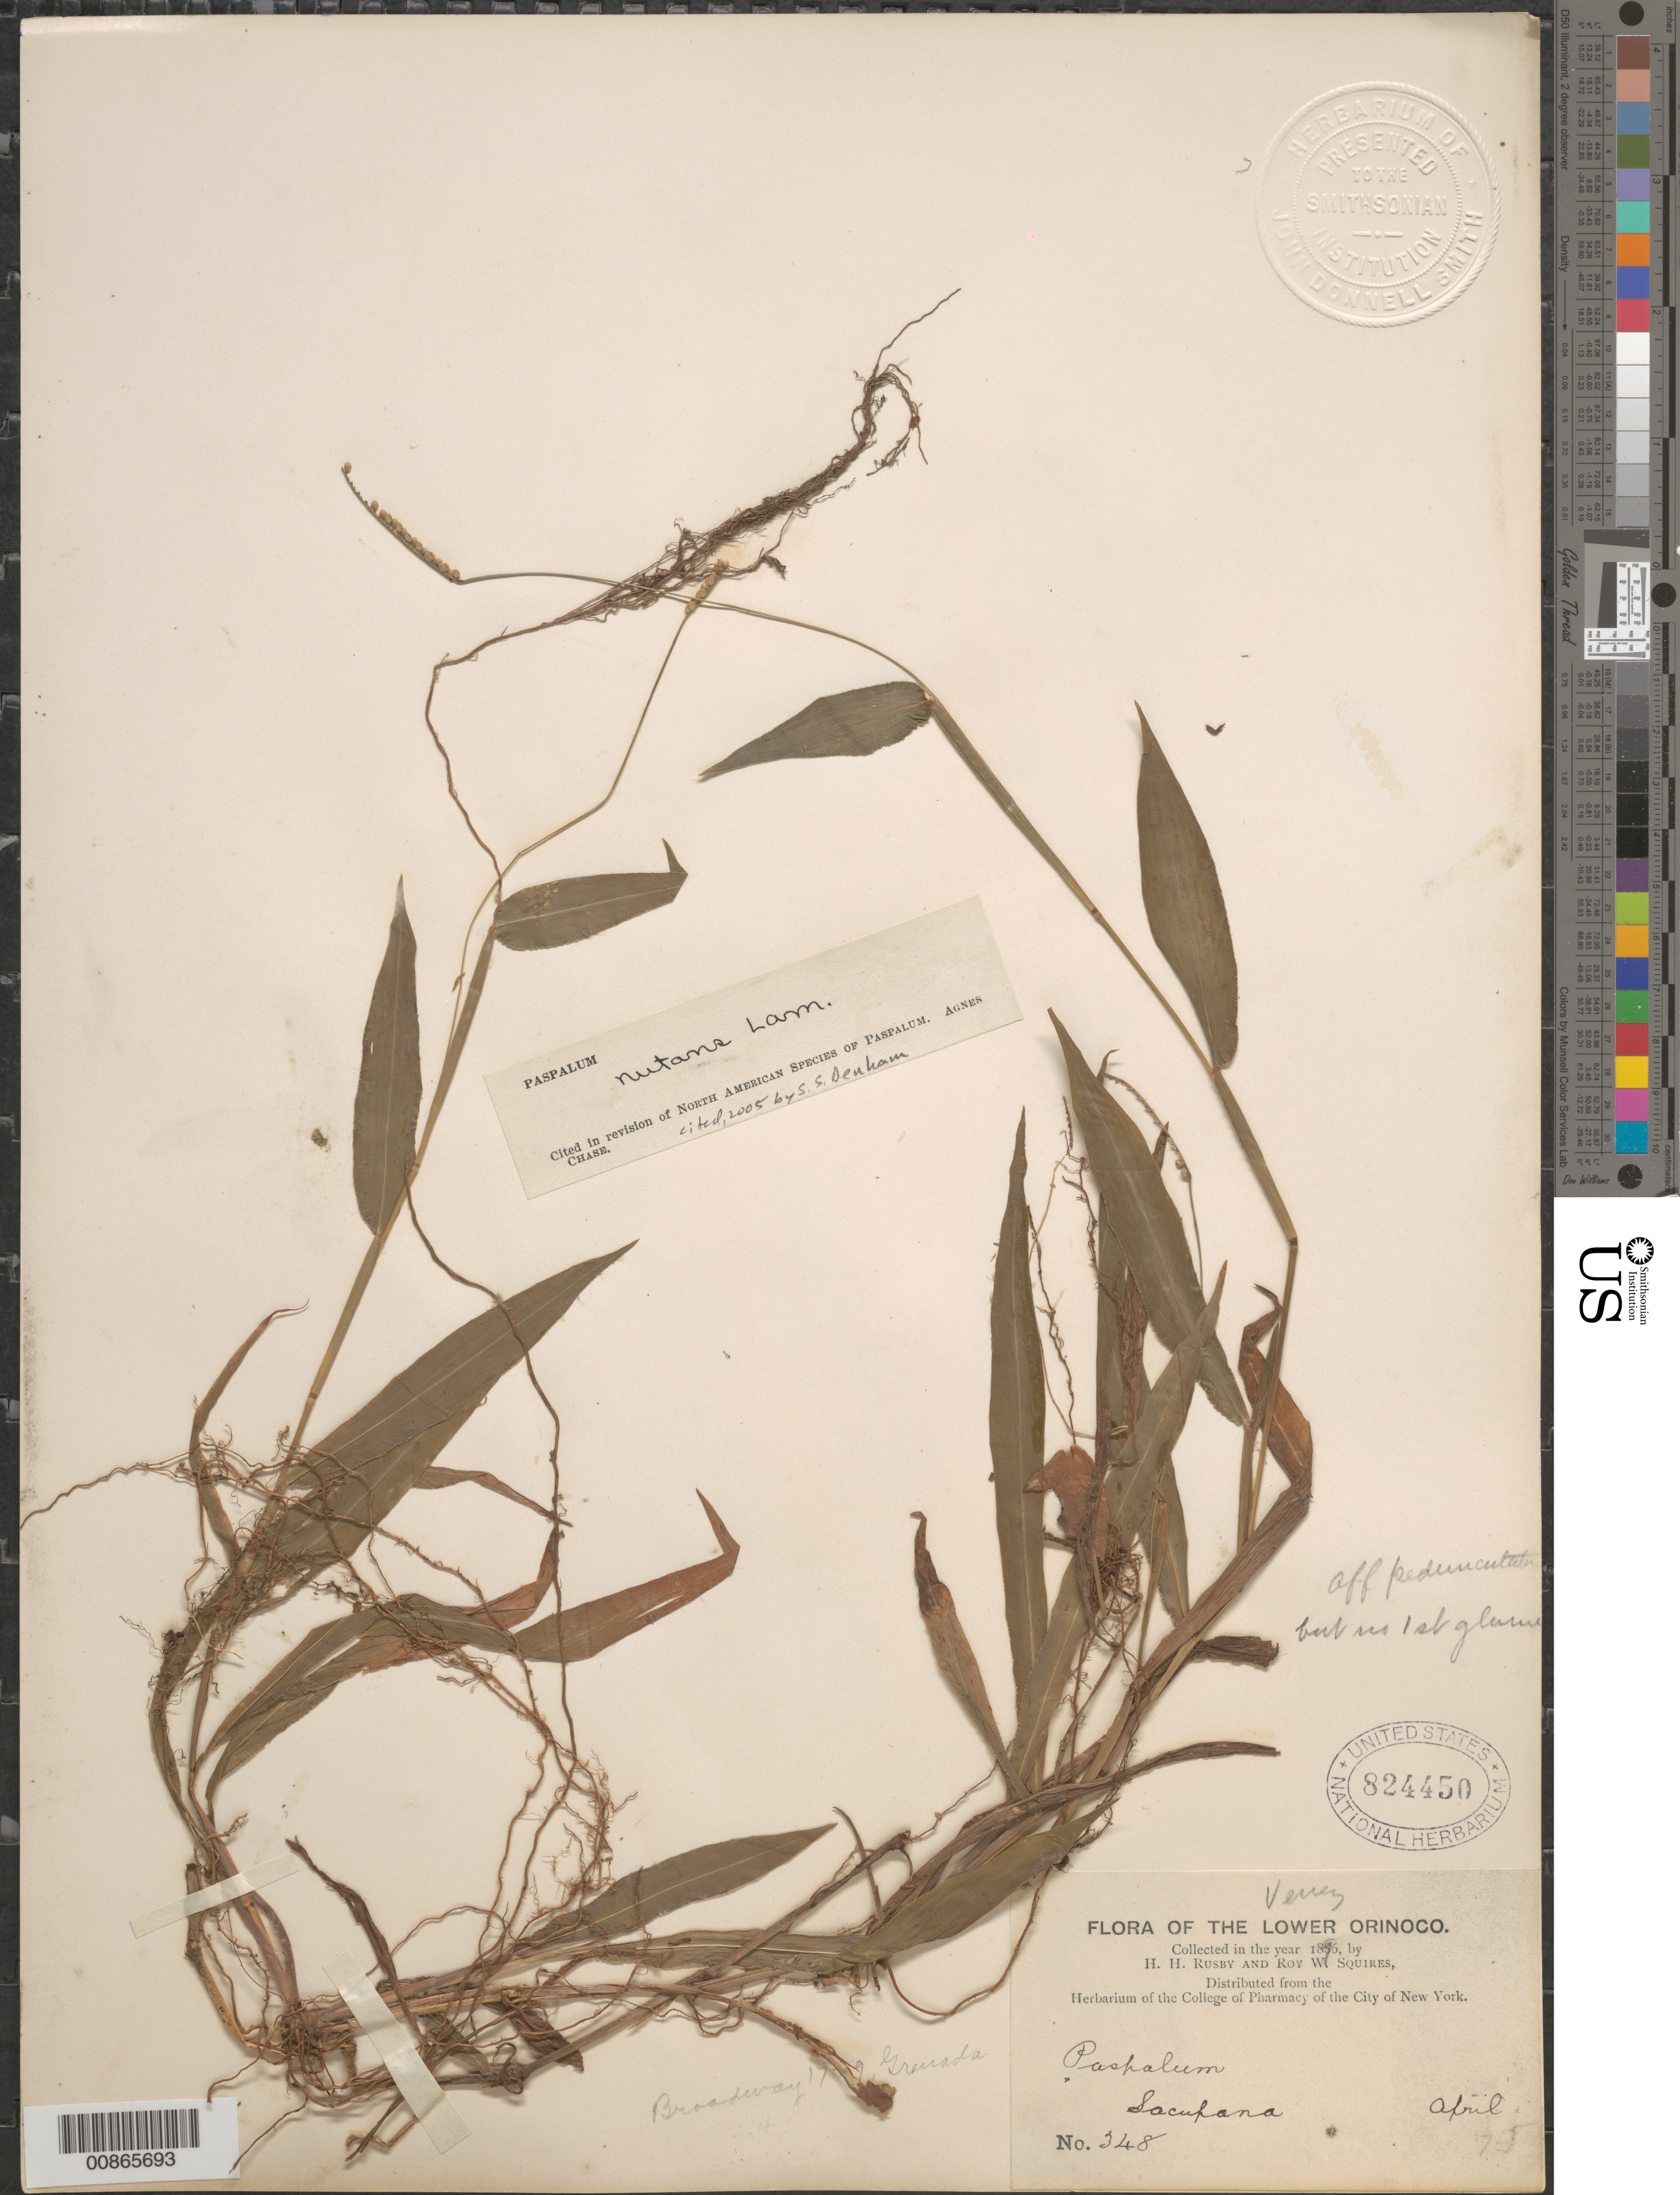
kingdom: Plantae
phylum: Tracheophyta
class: Liliopsida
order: Poales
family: Poaceae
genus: Paspalum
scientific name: Paspalum nutans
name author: Lam.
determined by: Chase, [M.] Agnes, (US)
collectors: H. H. Rusby & R. Squires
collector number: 348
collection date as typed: April 1896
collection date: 1896-04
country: Venezuela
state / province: Delta Amacuro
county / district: Antonio Díaz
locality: Lower Orinoco, Sacupana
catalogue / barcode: US 824450